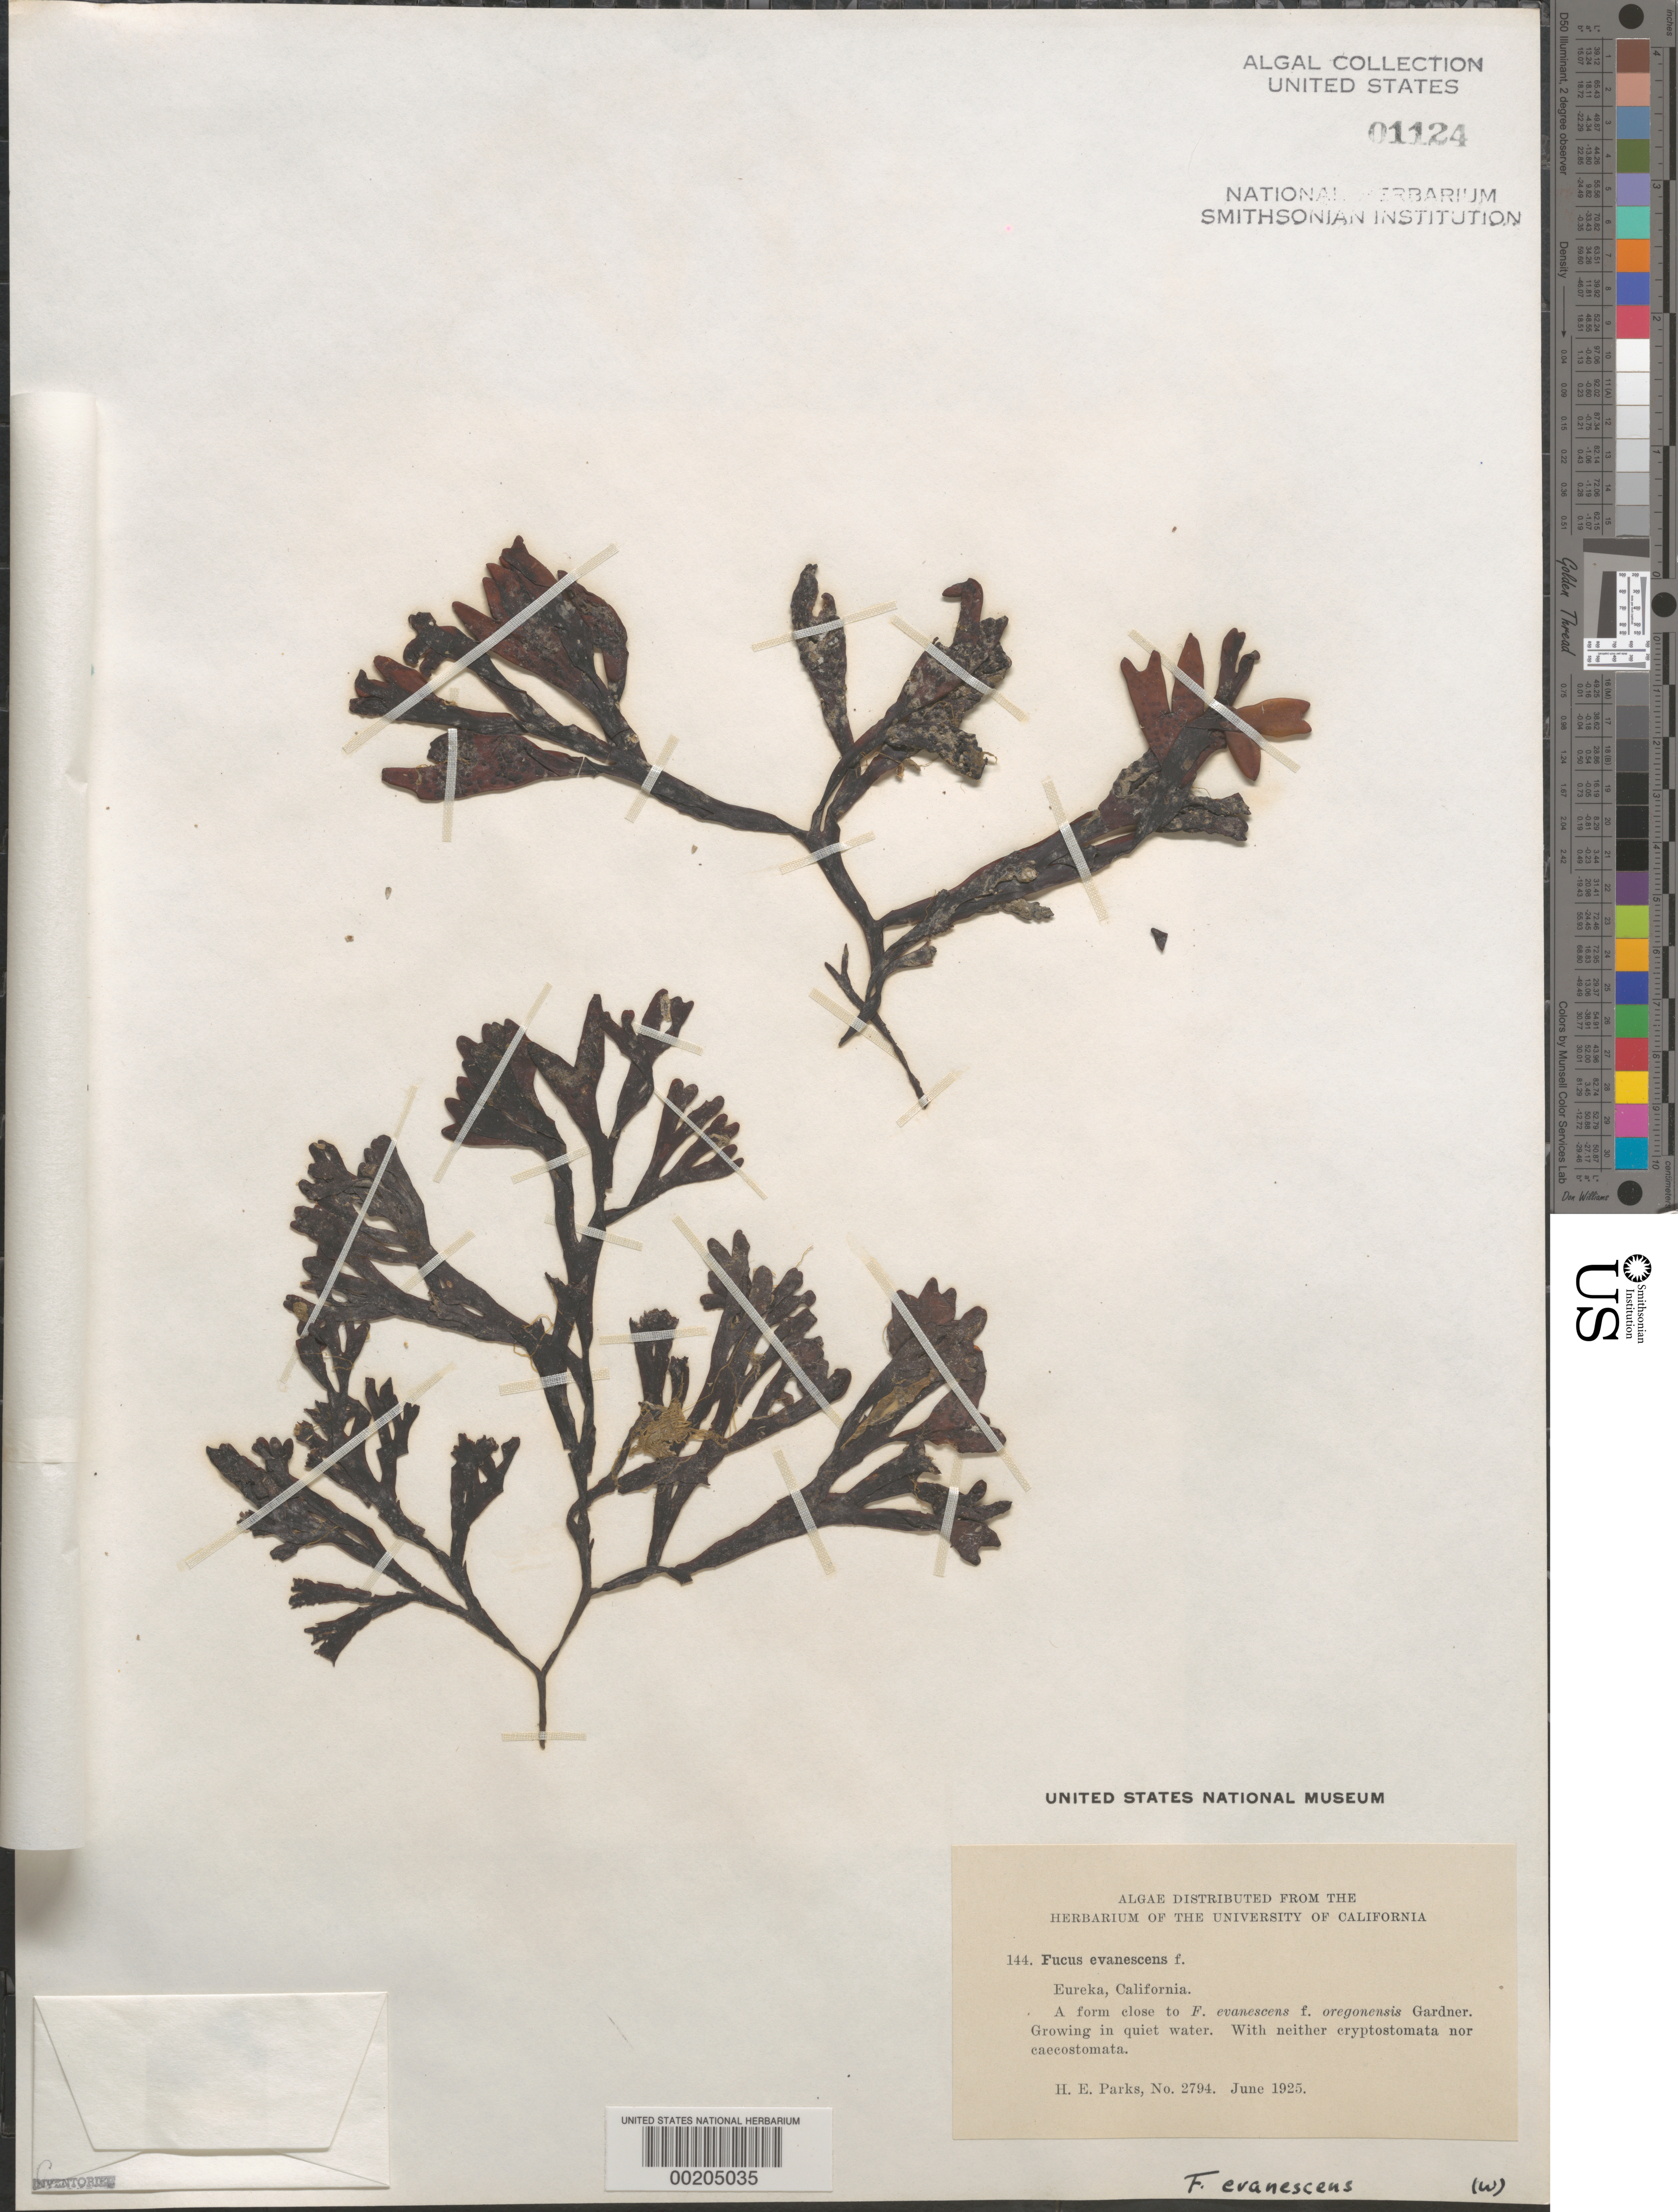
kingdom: Chromista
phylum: Ochrophyta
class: Phaeophyceae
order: Fucales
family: Fucaceae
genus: Fucus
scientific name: Fucus distichus subsp. evanescens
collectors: H. E. Parks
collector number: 2794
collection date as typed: Jun 1925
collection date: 1925-06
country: United States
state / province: California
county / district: Humboldt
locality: Eureka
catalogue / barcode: US 1124